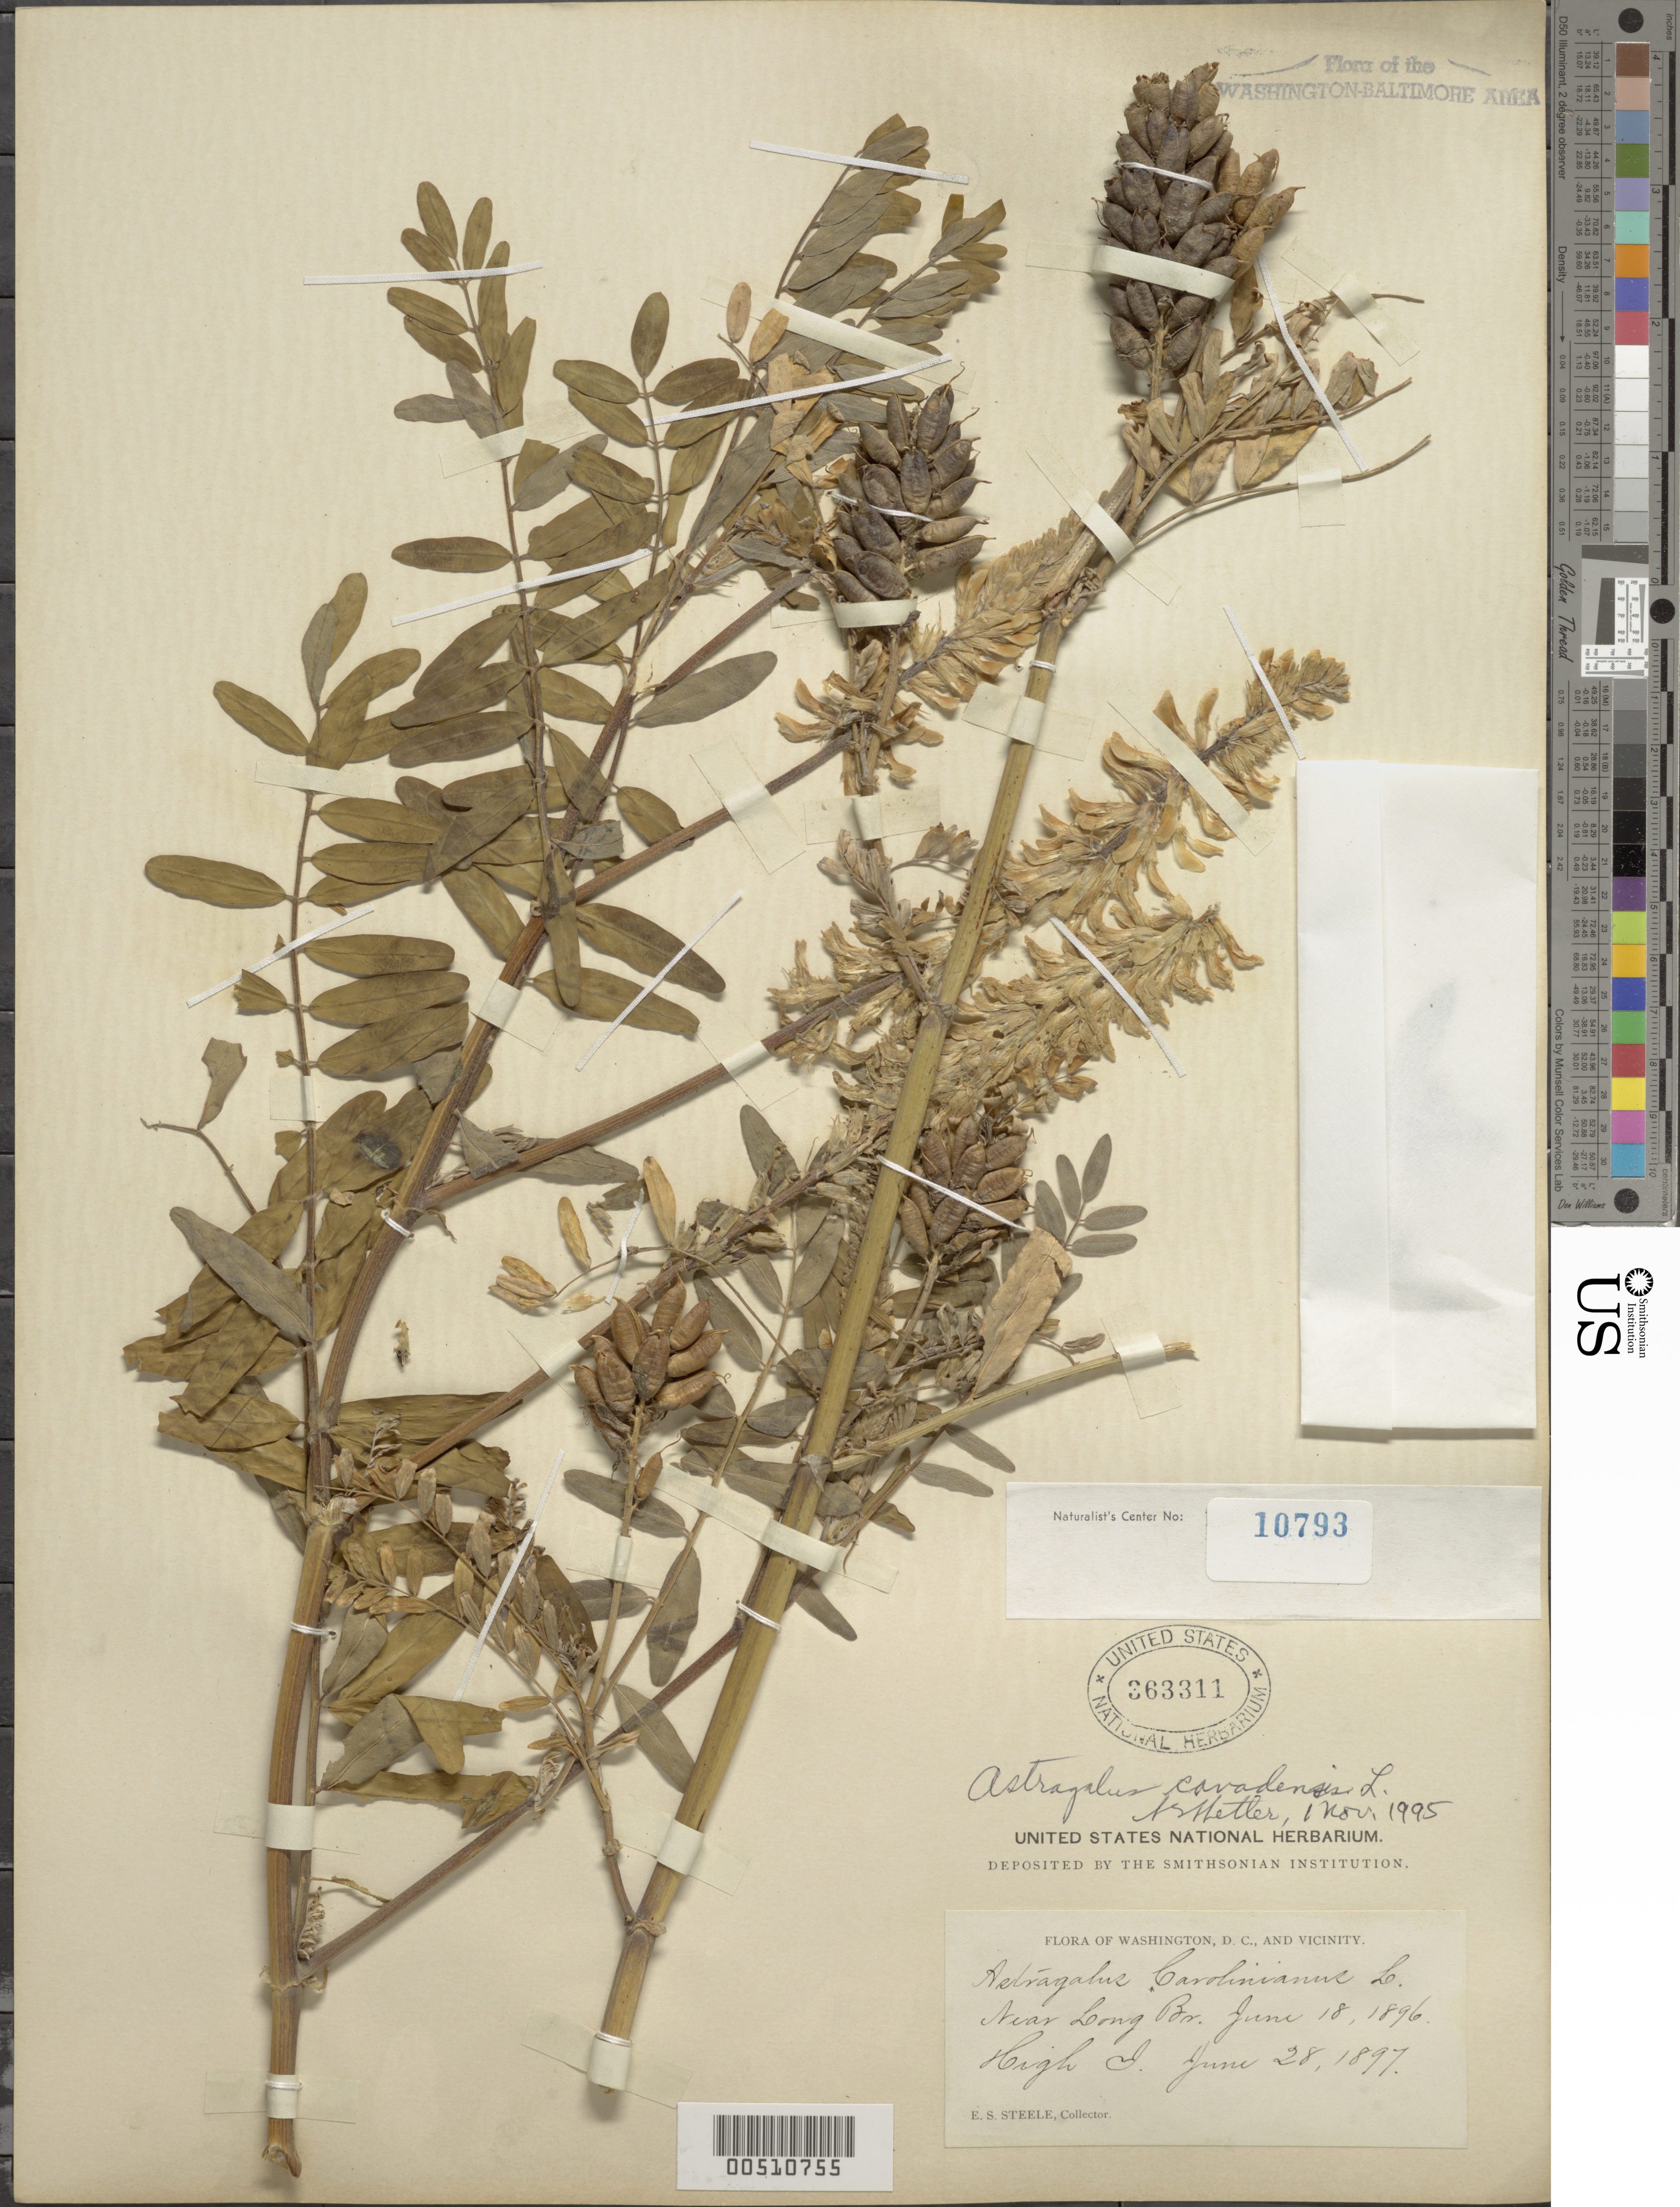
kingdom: Plantae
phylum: Tracheophyta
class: Magnoliopsida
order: Fabales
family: Fabaceae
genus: Astragalus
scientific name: Astragalus canadensis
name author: L.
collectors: E. Steele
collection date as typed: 28 Jun 1897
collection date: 1897-06-28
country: United States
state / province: Maryland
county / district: Montgomery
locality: High Island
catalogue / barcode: US 363311